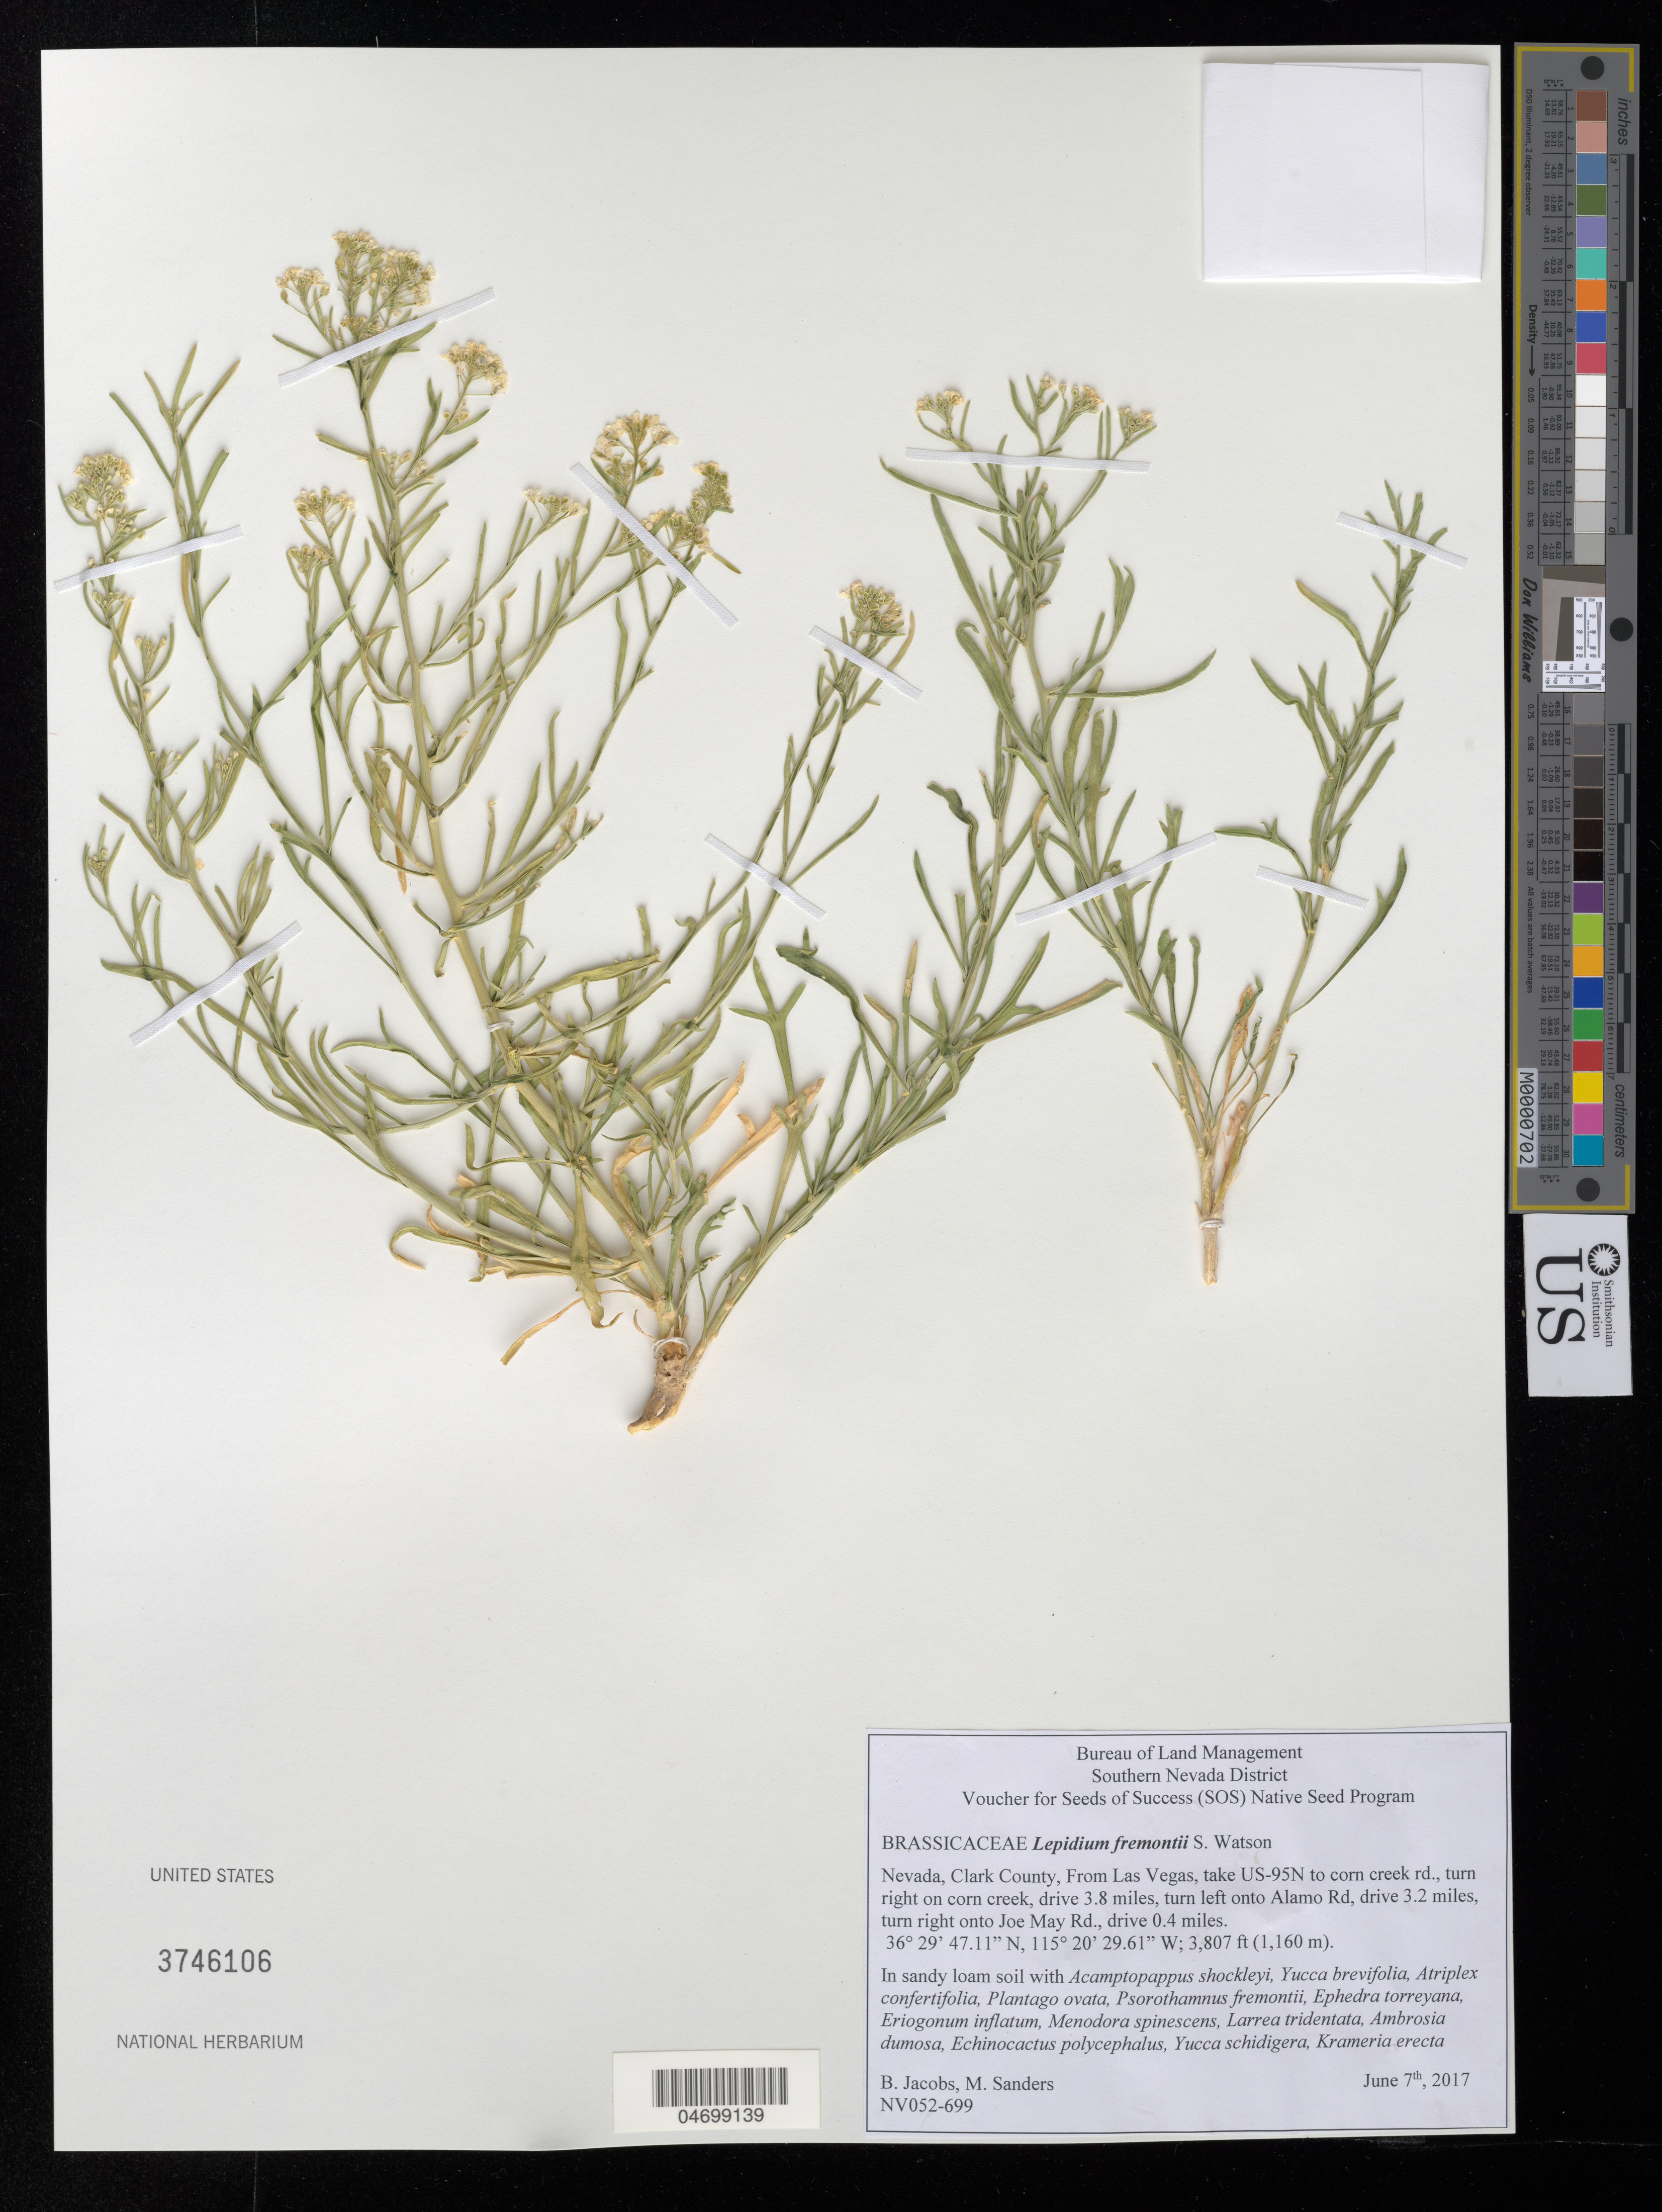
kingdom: Plantae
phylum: Tracheophyta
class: Magnoliopsida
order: Brassicales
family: Brassicaceae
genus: Lepidium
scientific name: Lepidium fremontii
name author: S. Watson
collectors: M. Sanders & B. Jacobs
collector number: NV052-699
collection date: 2017-06-07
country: United States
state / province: Nevada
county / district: Clark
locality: Desert National Wildlife Refuge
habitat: R030XB006NV. Sandy loam soil. With Yucca brevifolia, Atriplex confertifolia, Plantag ovata, etc.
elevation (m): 1160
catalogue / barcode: US 3746106